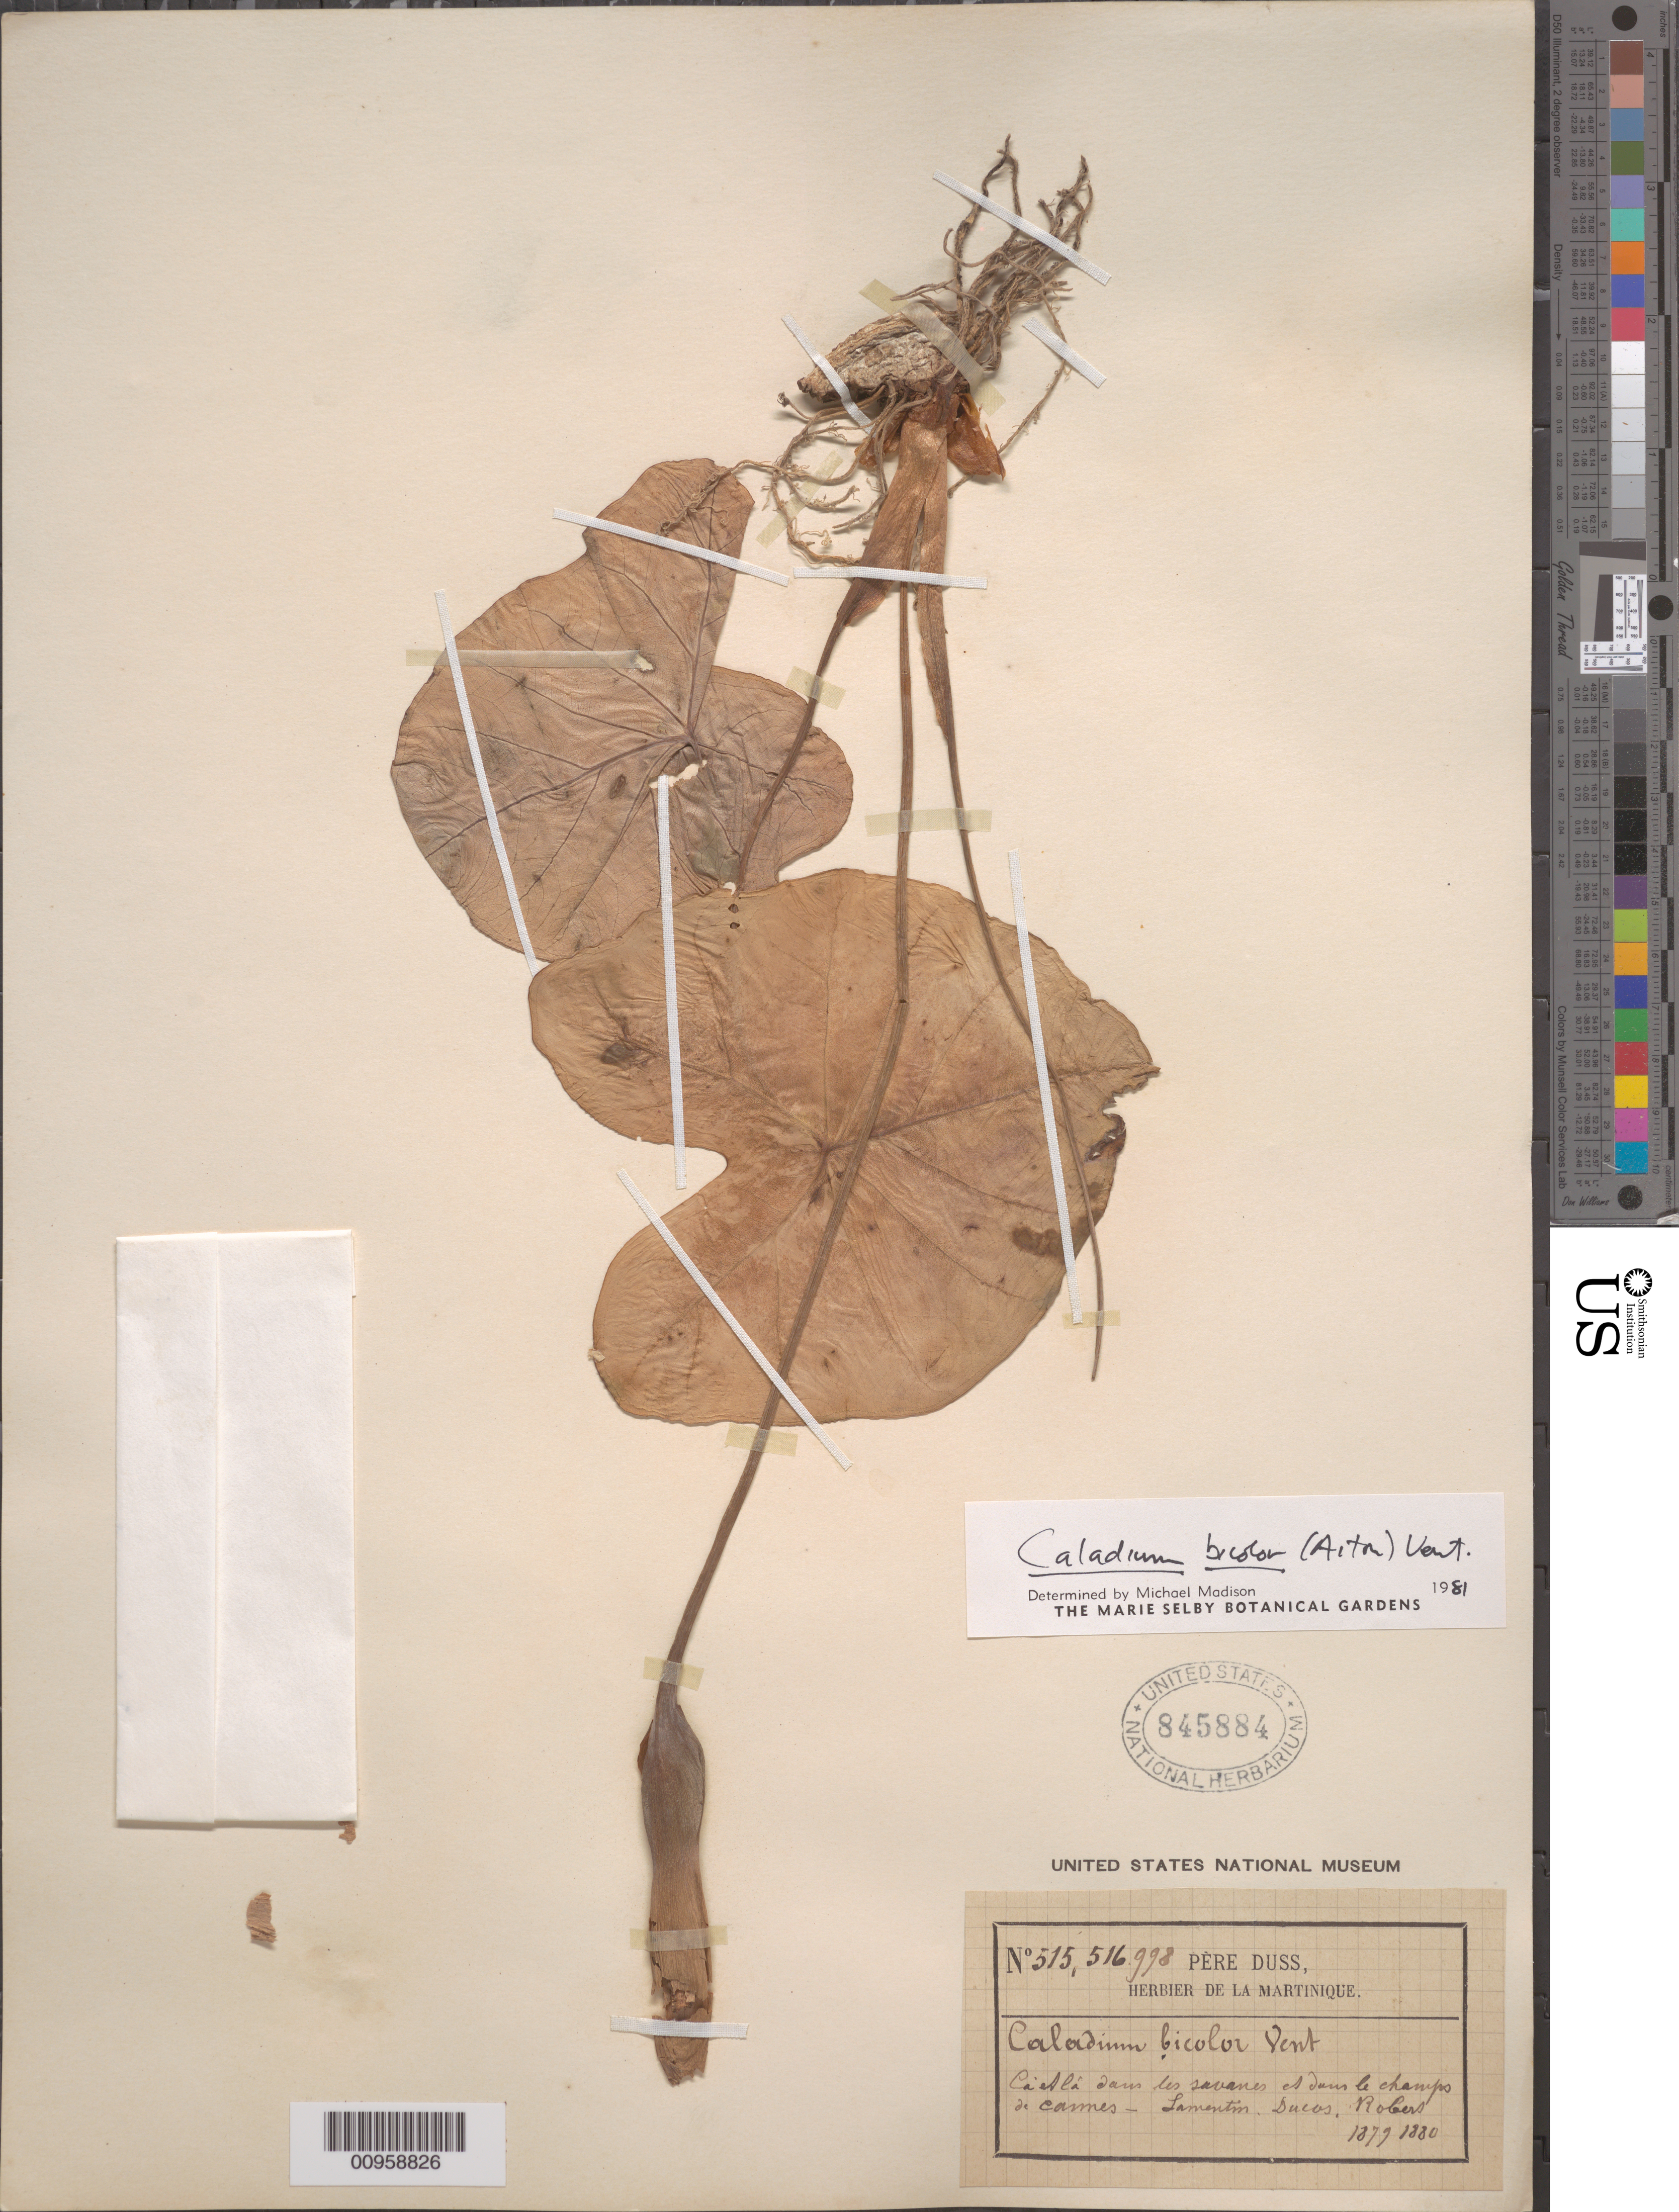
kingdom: Plantae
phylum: Tracheophyta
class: Liliopsida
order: Alismatales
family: Araceae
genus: Caladium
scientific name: Caladium bicolor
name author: (Aiton) Vent.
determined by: Madison, Michael T.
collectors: Père Duss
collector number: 515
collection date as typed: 1879 to -- --- 1899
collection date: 1879/1899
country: Martinique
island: Martinique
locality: Lamentin, Ducos, Robert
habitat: "ca et la dans les savanes et dans le champs de carmes"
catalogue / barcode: US 845884